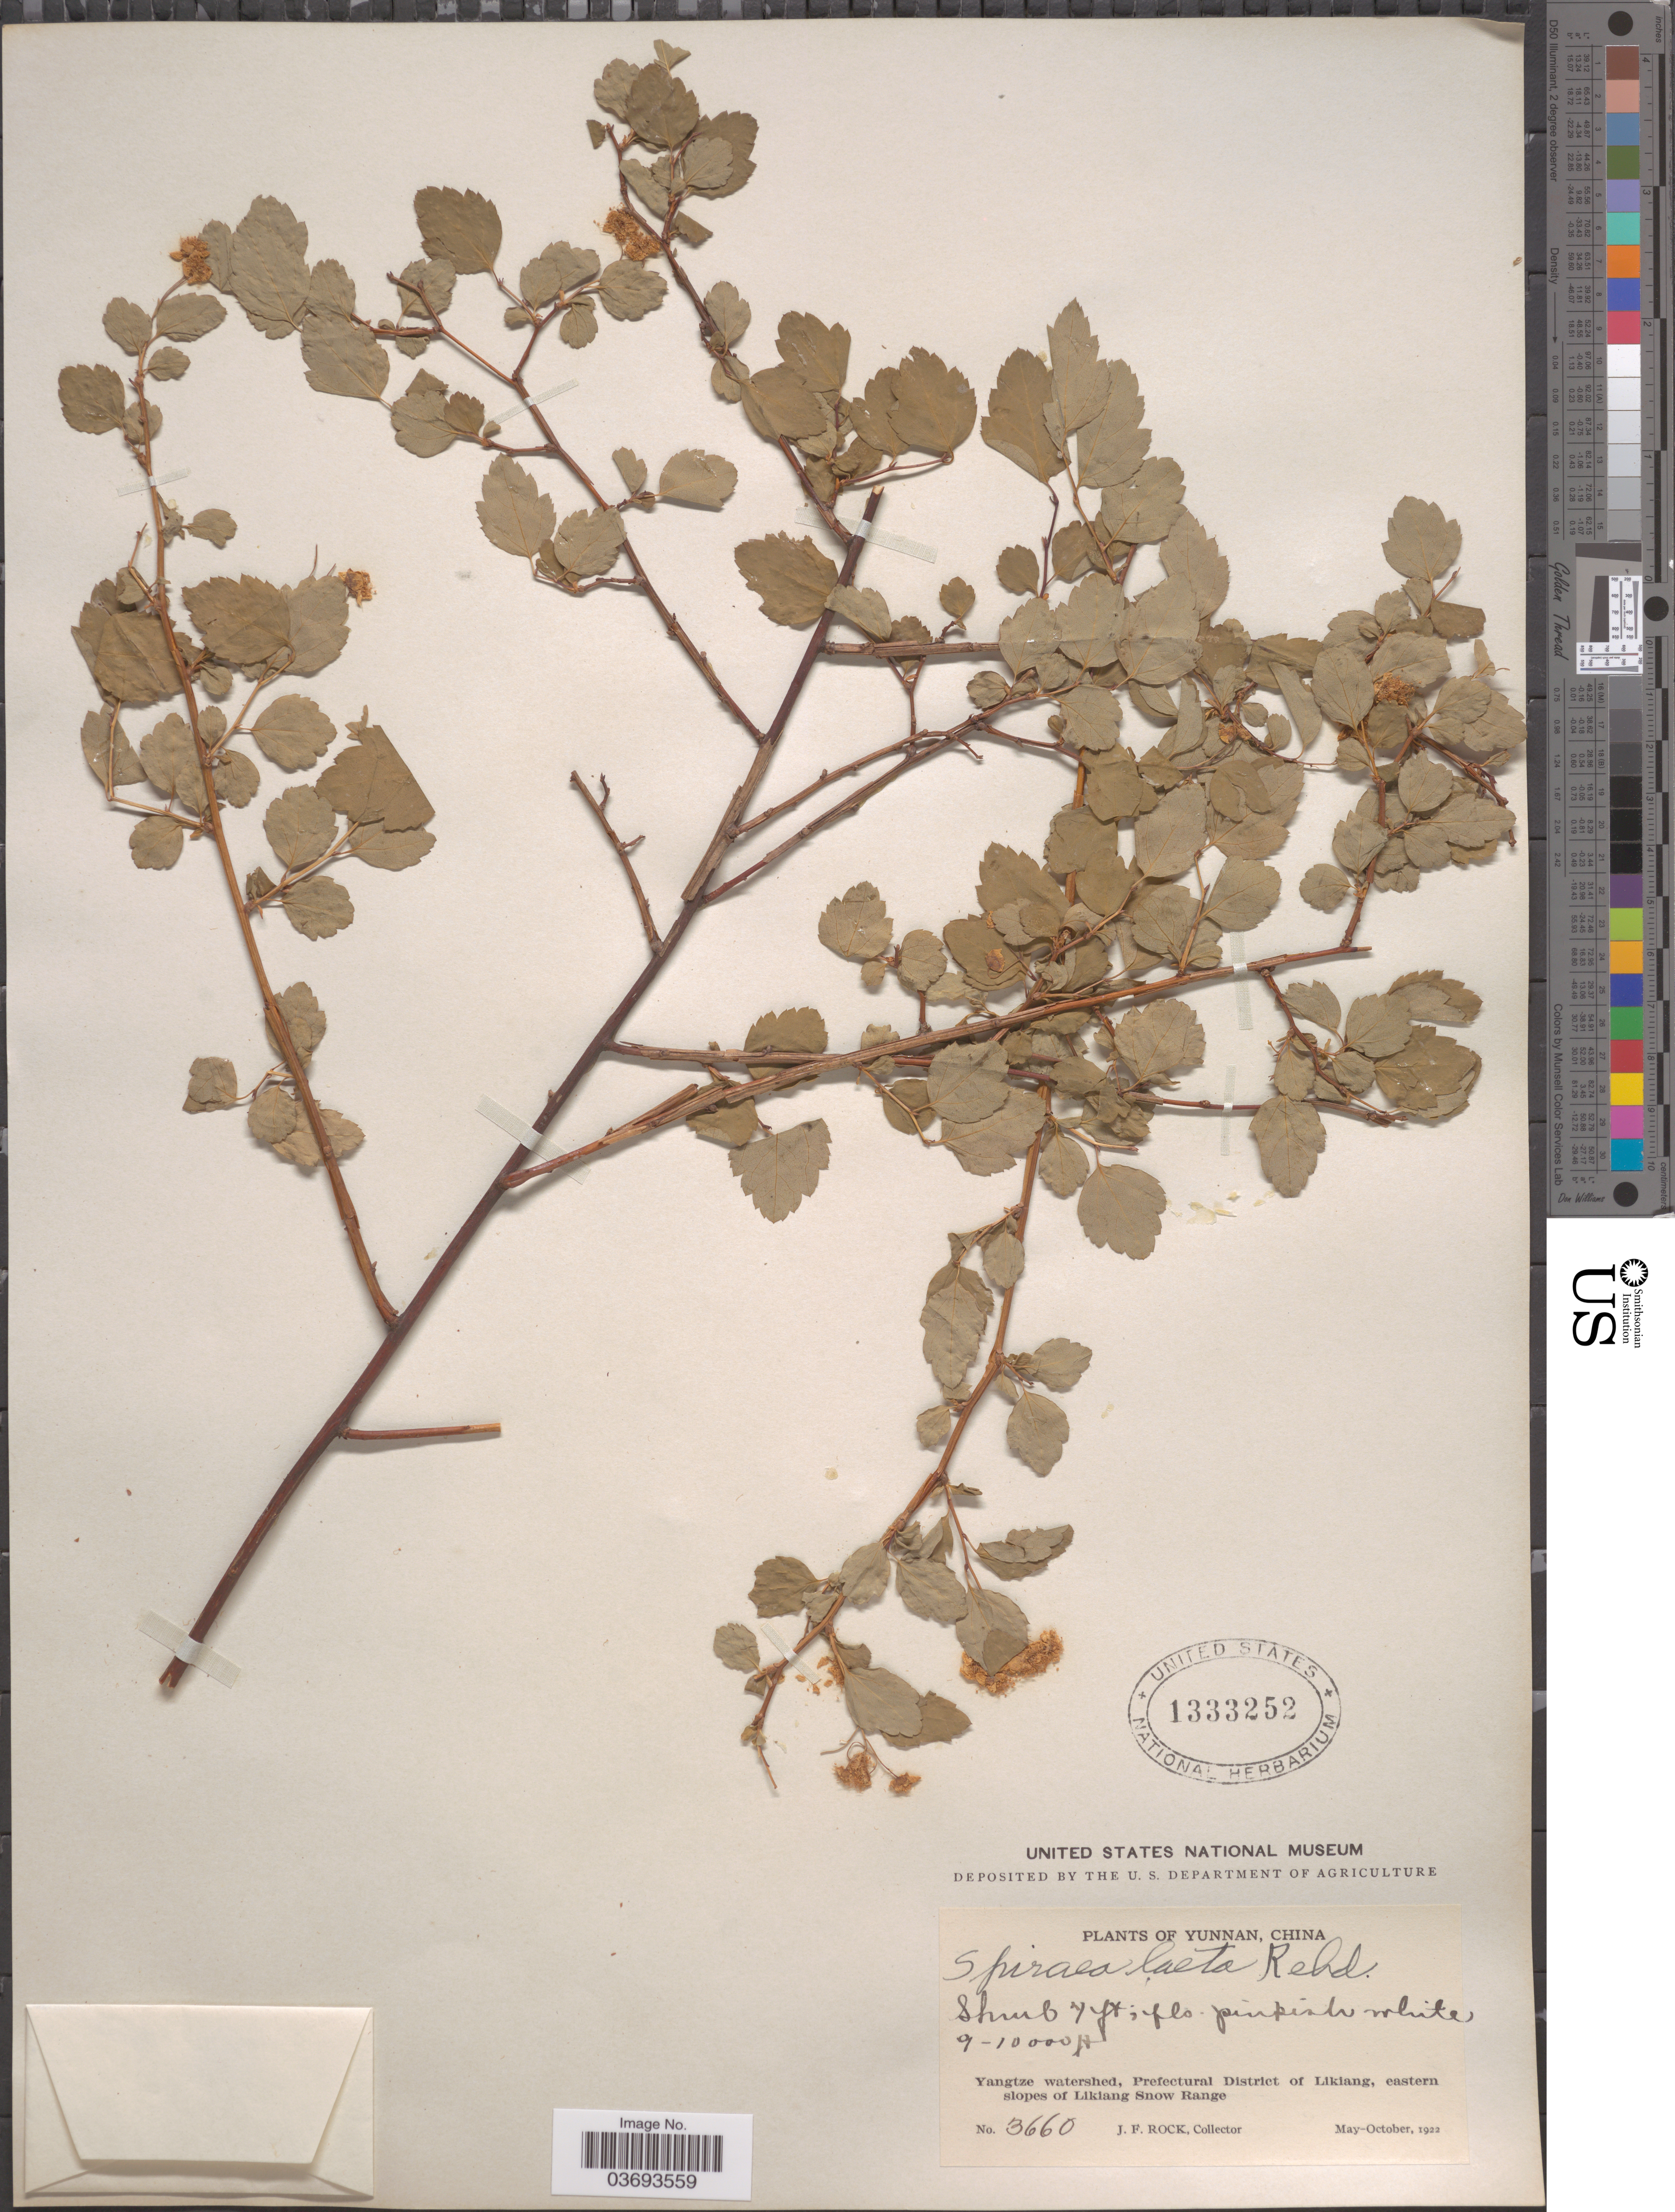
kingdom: Plantae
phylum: Tracheophyta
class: Magnoliopsida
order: Rosales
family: Rosaceae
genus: Spiraea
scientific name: Spiraea laeta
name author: Rehder in Sarg.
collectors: J. Rock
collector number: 3660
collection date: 1922-05/1922-10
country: China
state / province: Yunnan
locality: Yangtze watershed, Prefectural District of Likiang, eastern slopes of Likiang Snow Range.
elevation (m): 2743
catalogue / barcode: US 1333252